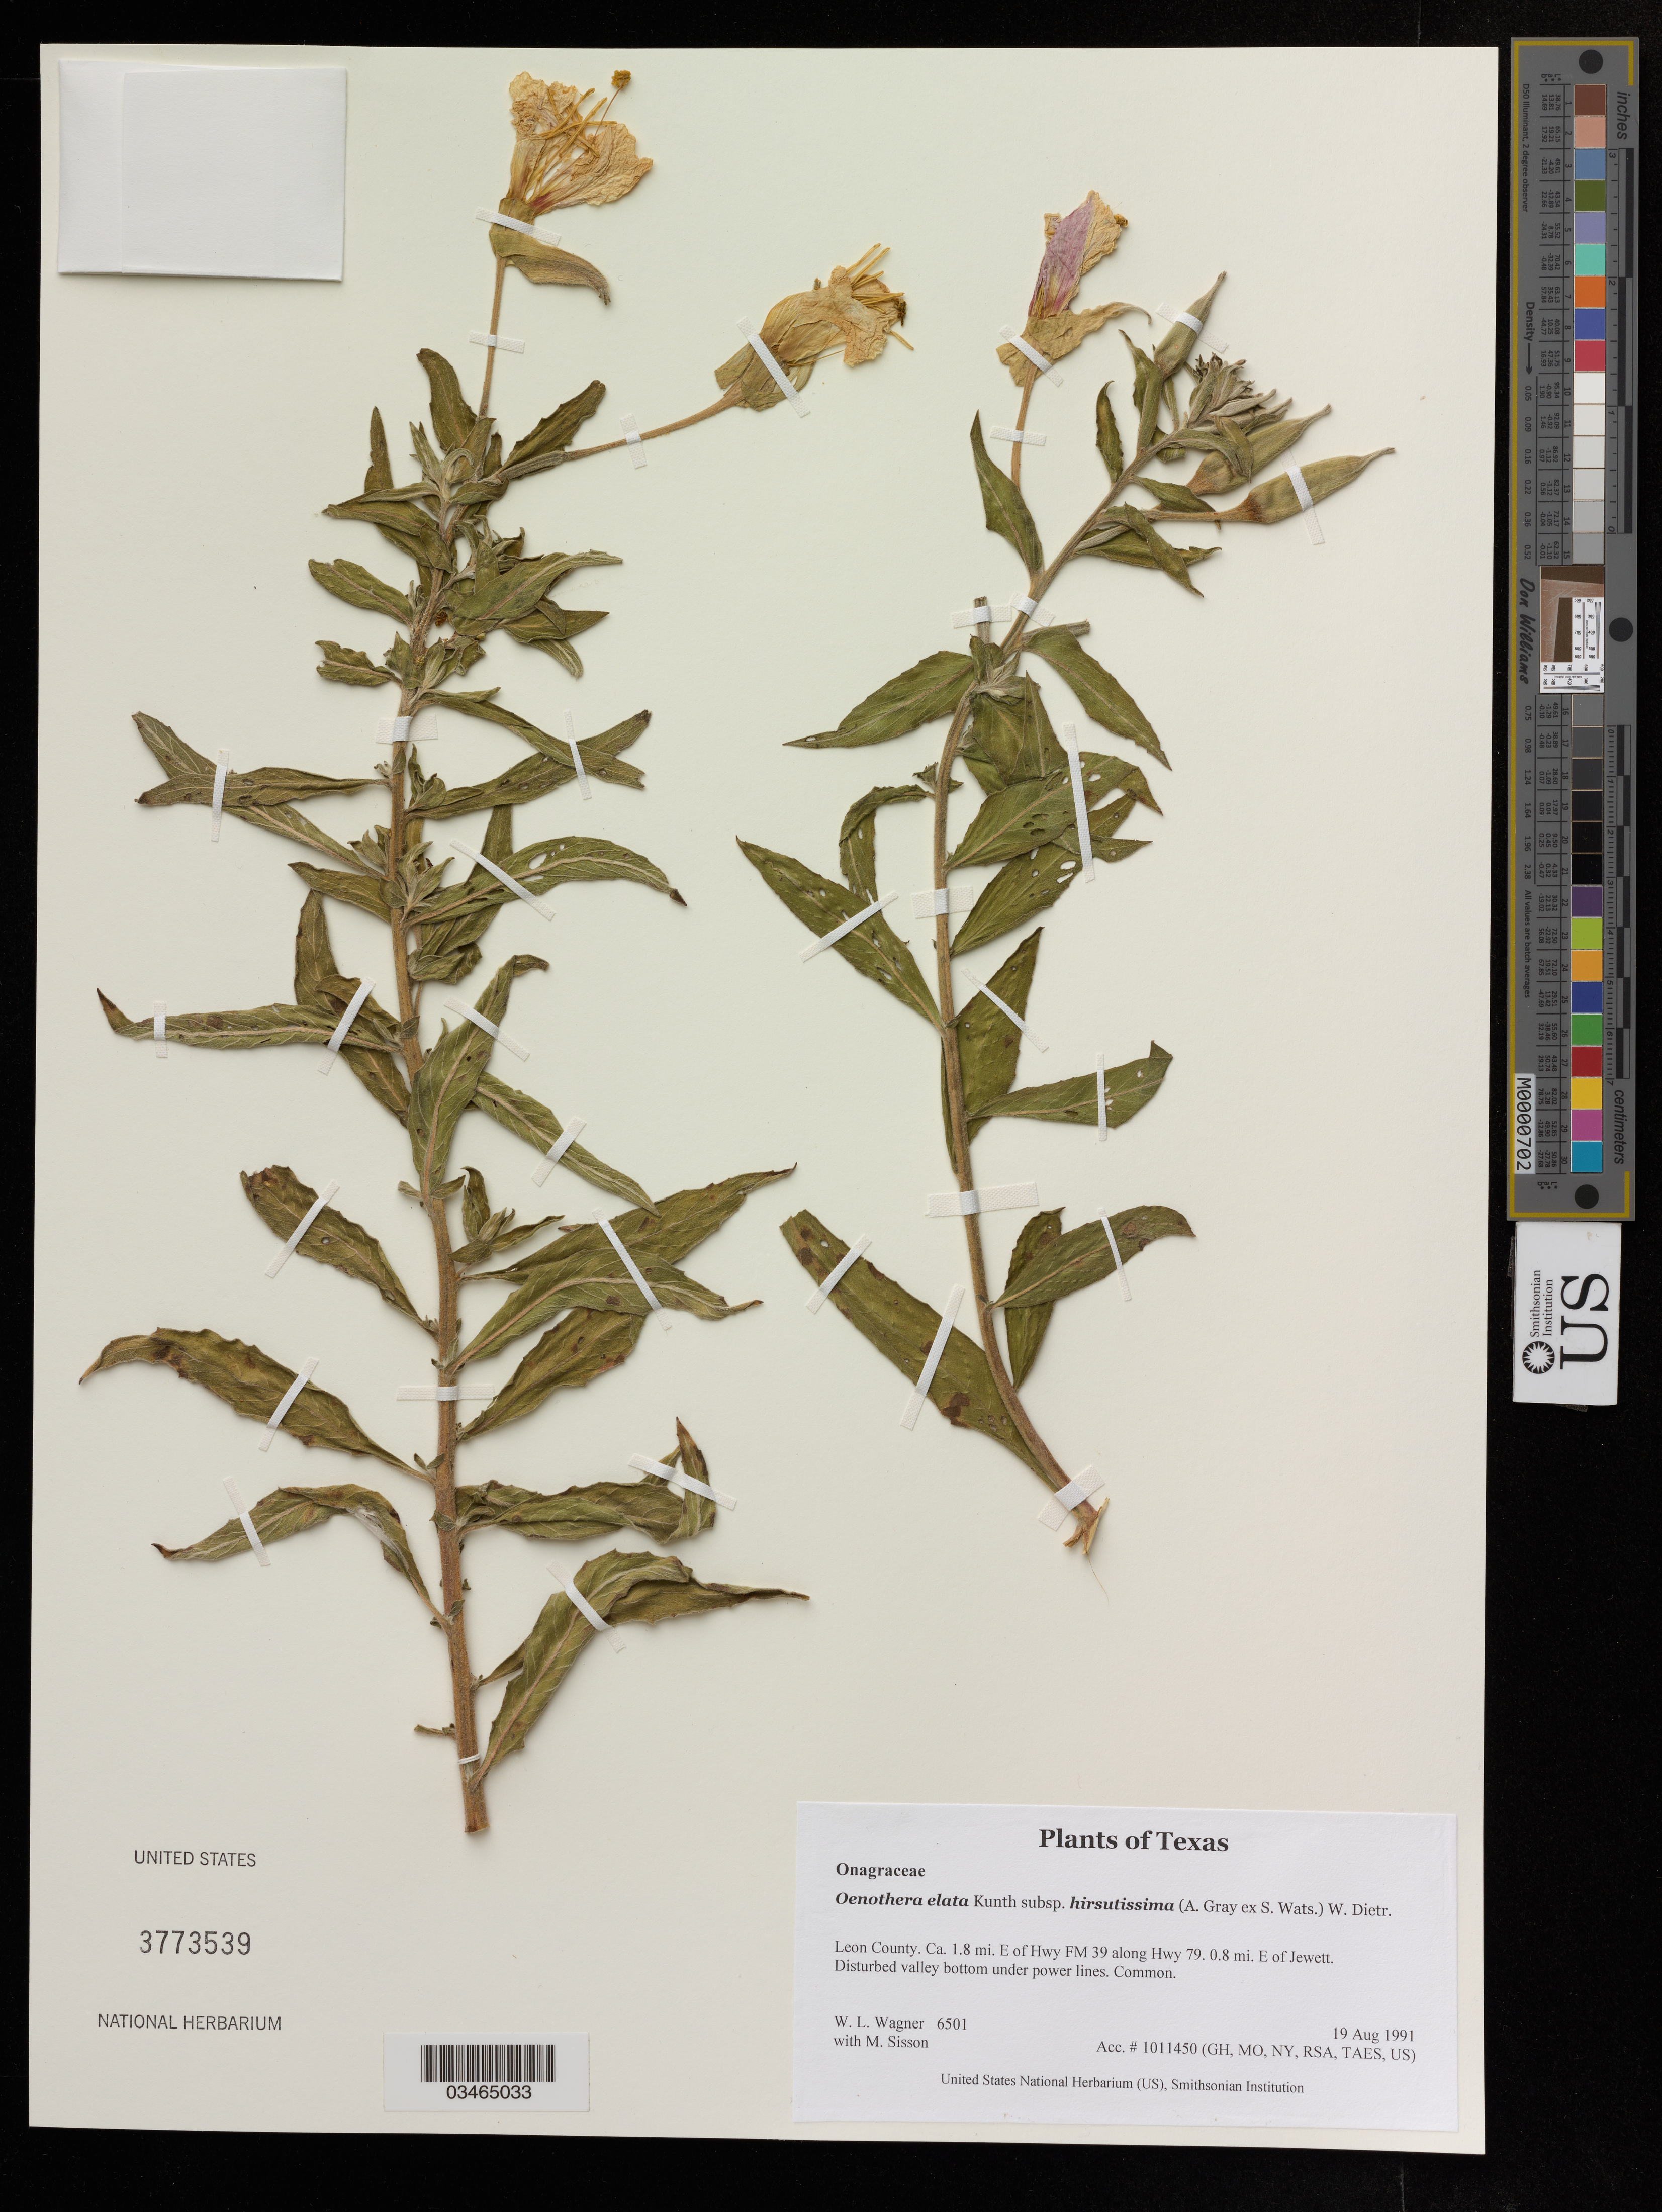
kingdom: Plantae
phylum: Tracheophyta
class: Magnoliopsida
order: Myrtales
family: Onagraceae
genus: Oenothera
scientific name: Oenothera elata subsp. hirsutissima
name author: (A. Gray ex S. Watson) W. Dietr.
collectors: W. L. Wagner & M. Sisson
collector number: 6501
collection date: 1991-08-19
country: United States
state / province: Texas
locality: Leon County, Ca. 1.8 mi. E of Hwy FM 39 along Hwy 79. 0.8 mi. E of Jewett.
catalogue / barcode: US 3773539